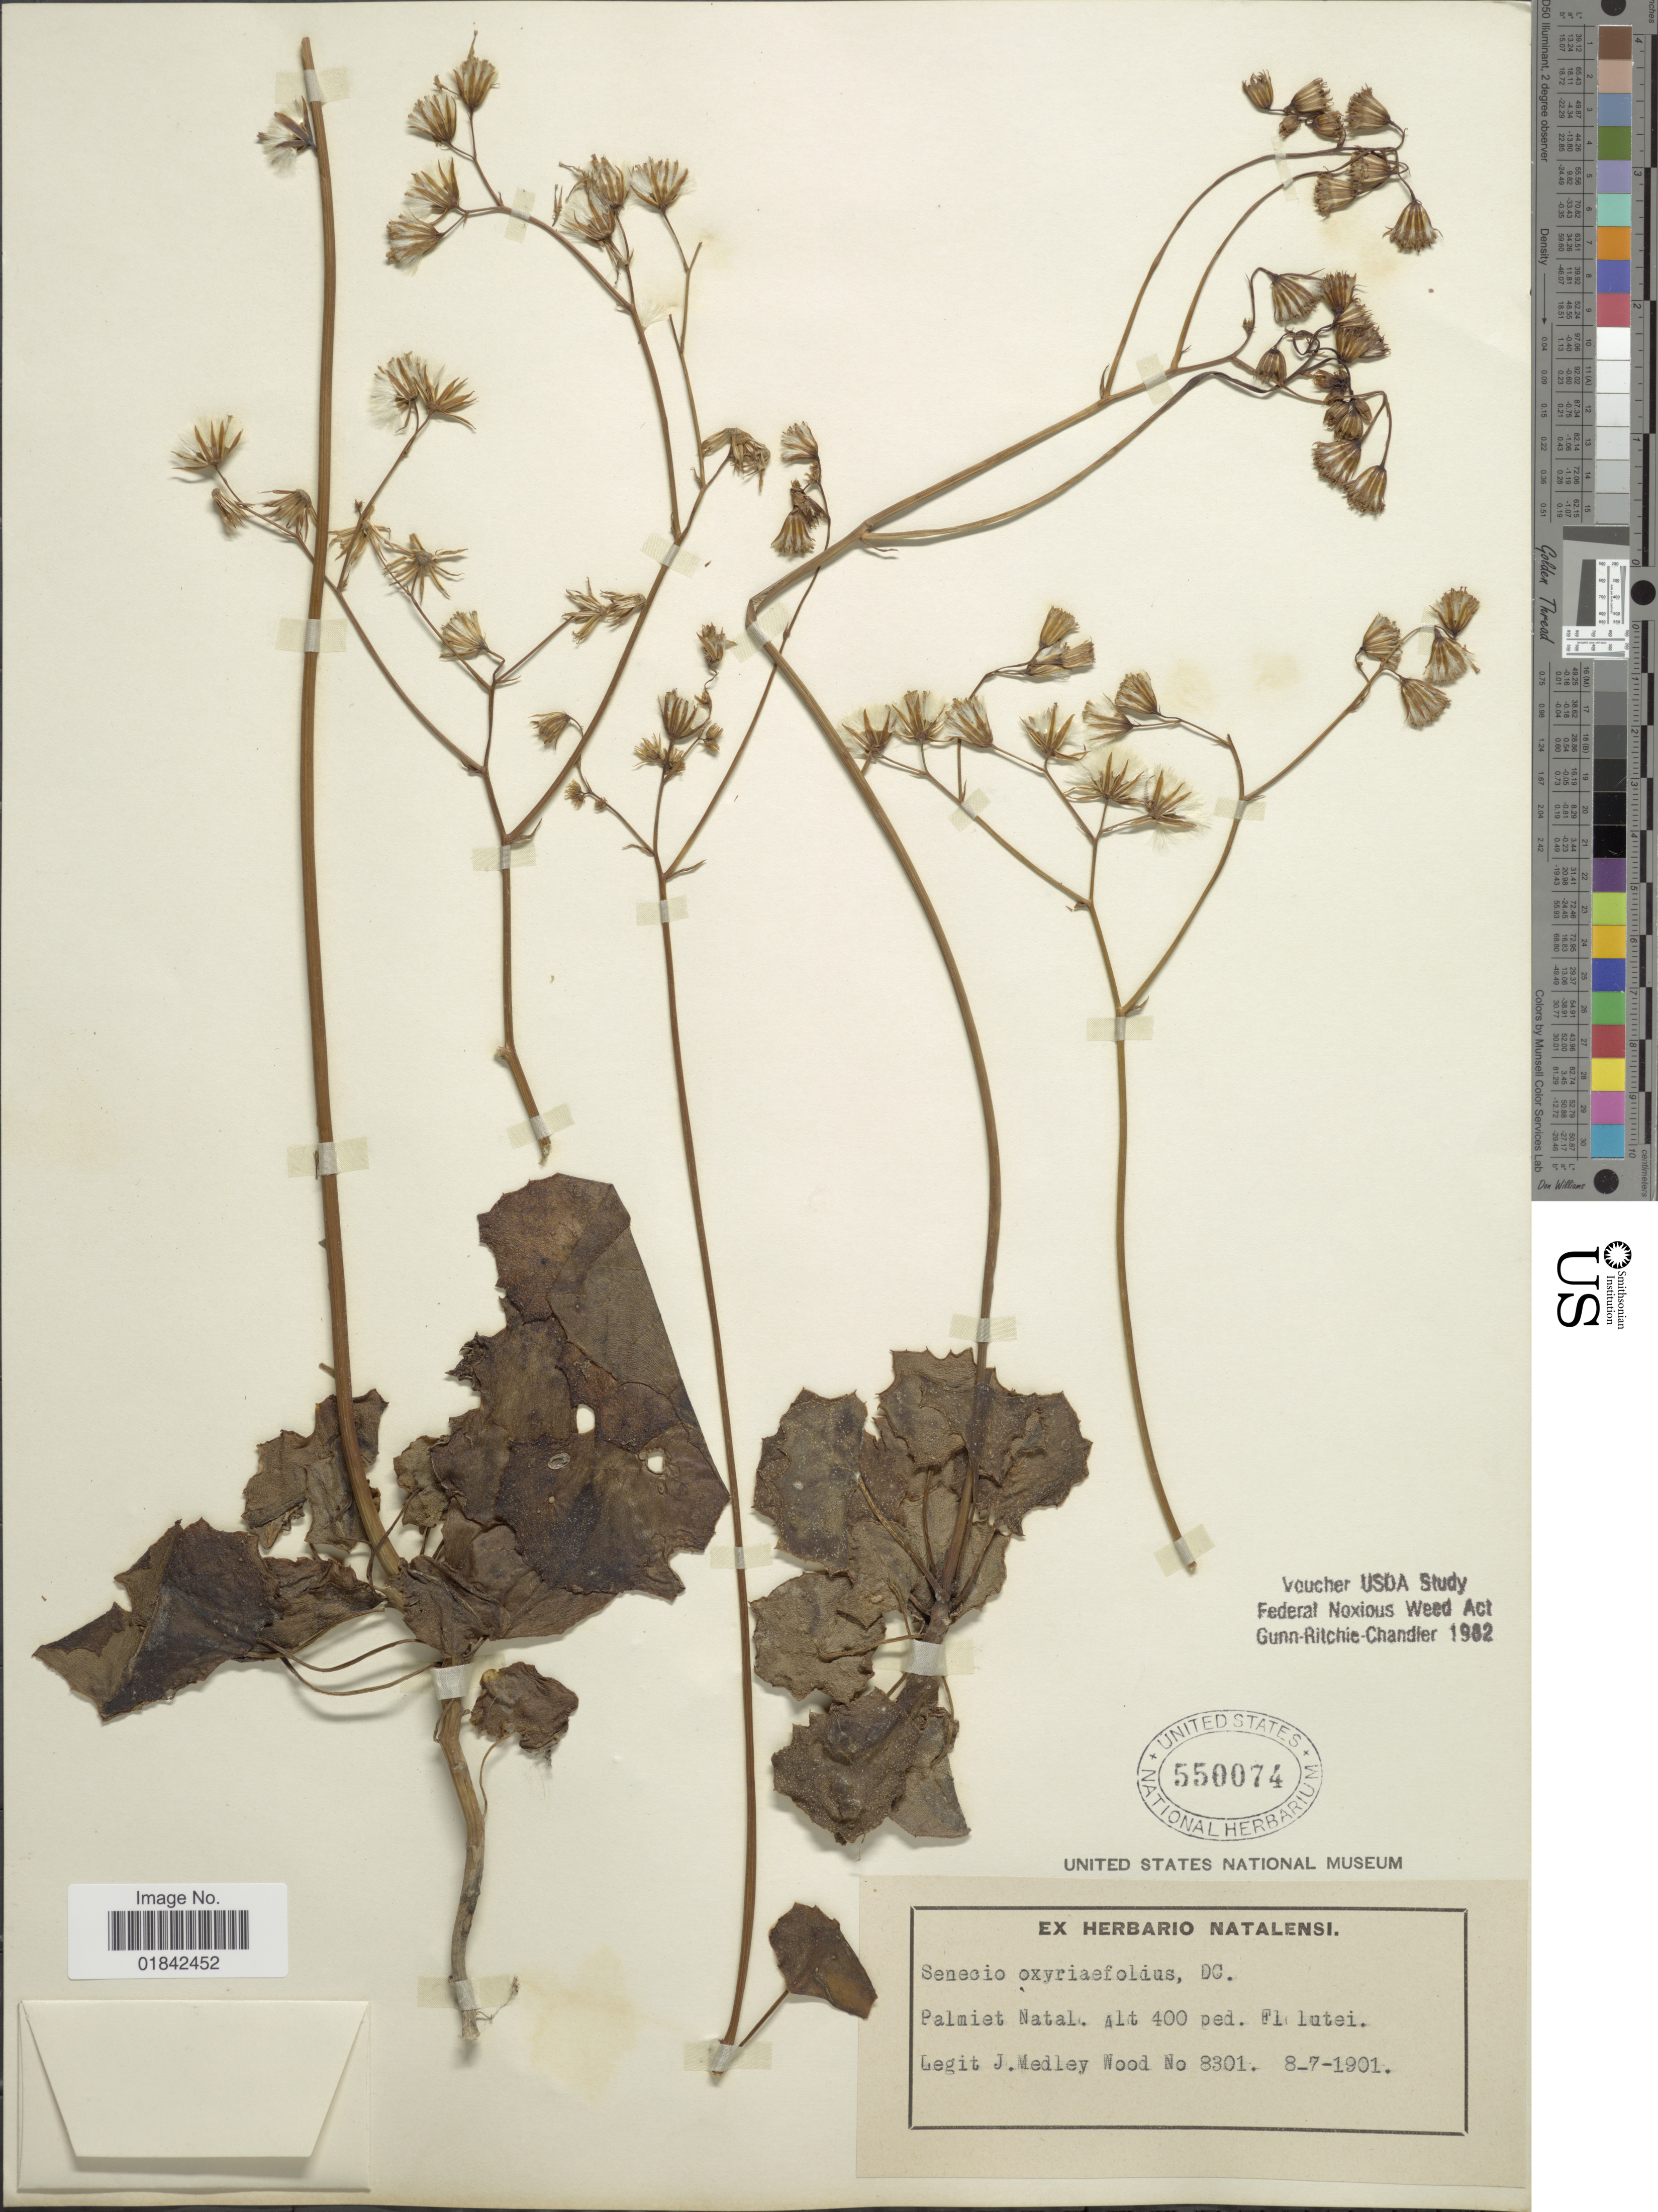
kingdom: Plantae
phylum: Tracheophyta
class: Magnoliopsida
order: Asterales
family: Asteraceae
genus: Senecio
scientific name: Senecio oxyriifolius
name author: DC.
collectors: J. Medley Wood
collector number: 8301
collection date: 1901-07-08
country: South Africa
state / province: KwaZulu-Natal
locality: Palmiet Natal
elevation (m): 122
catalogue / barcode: US 550074